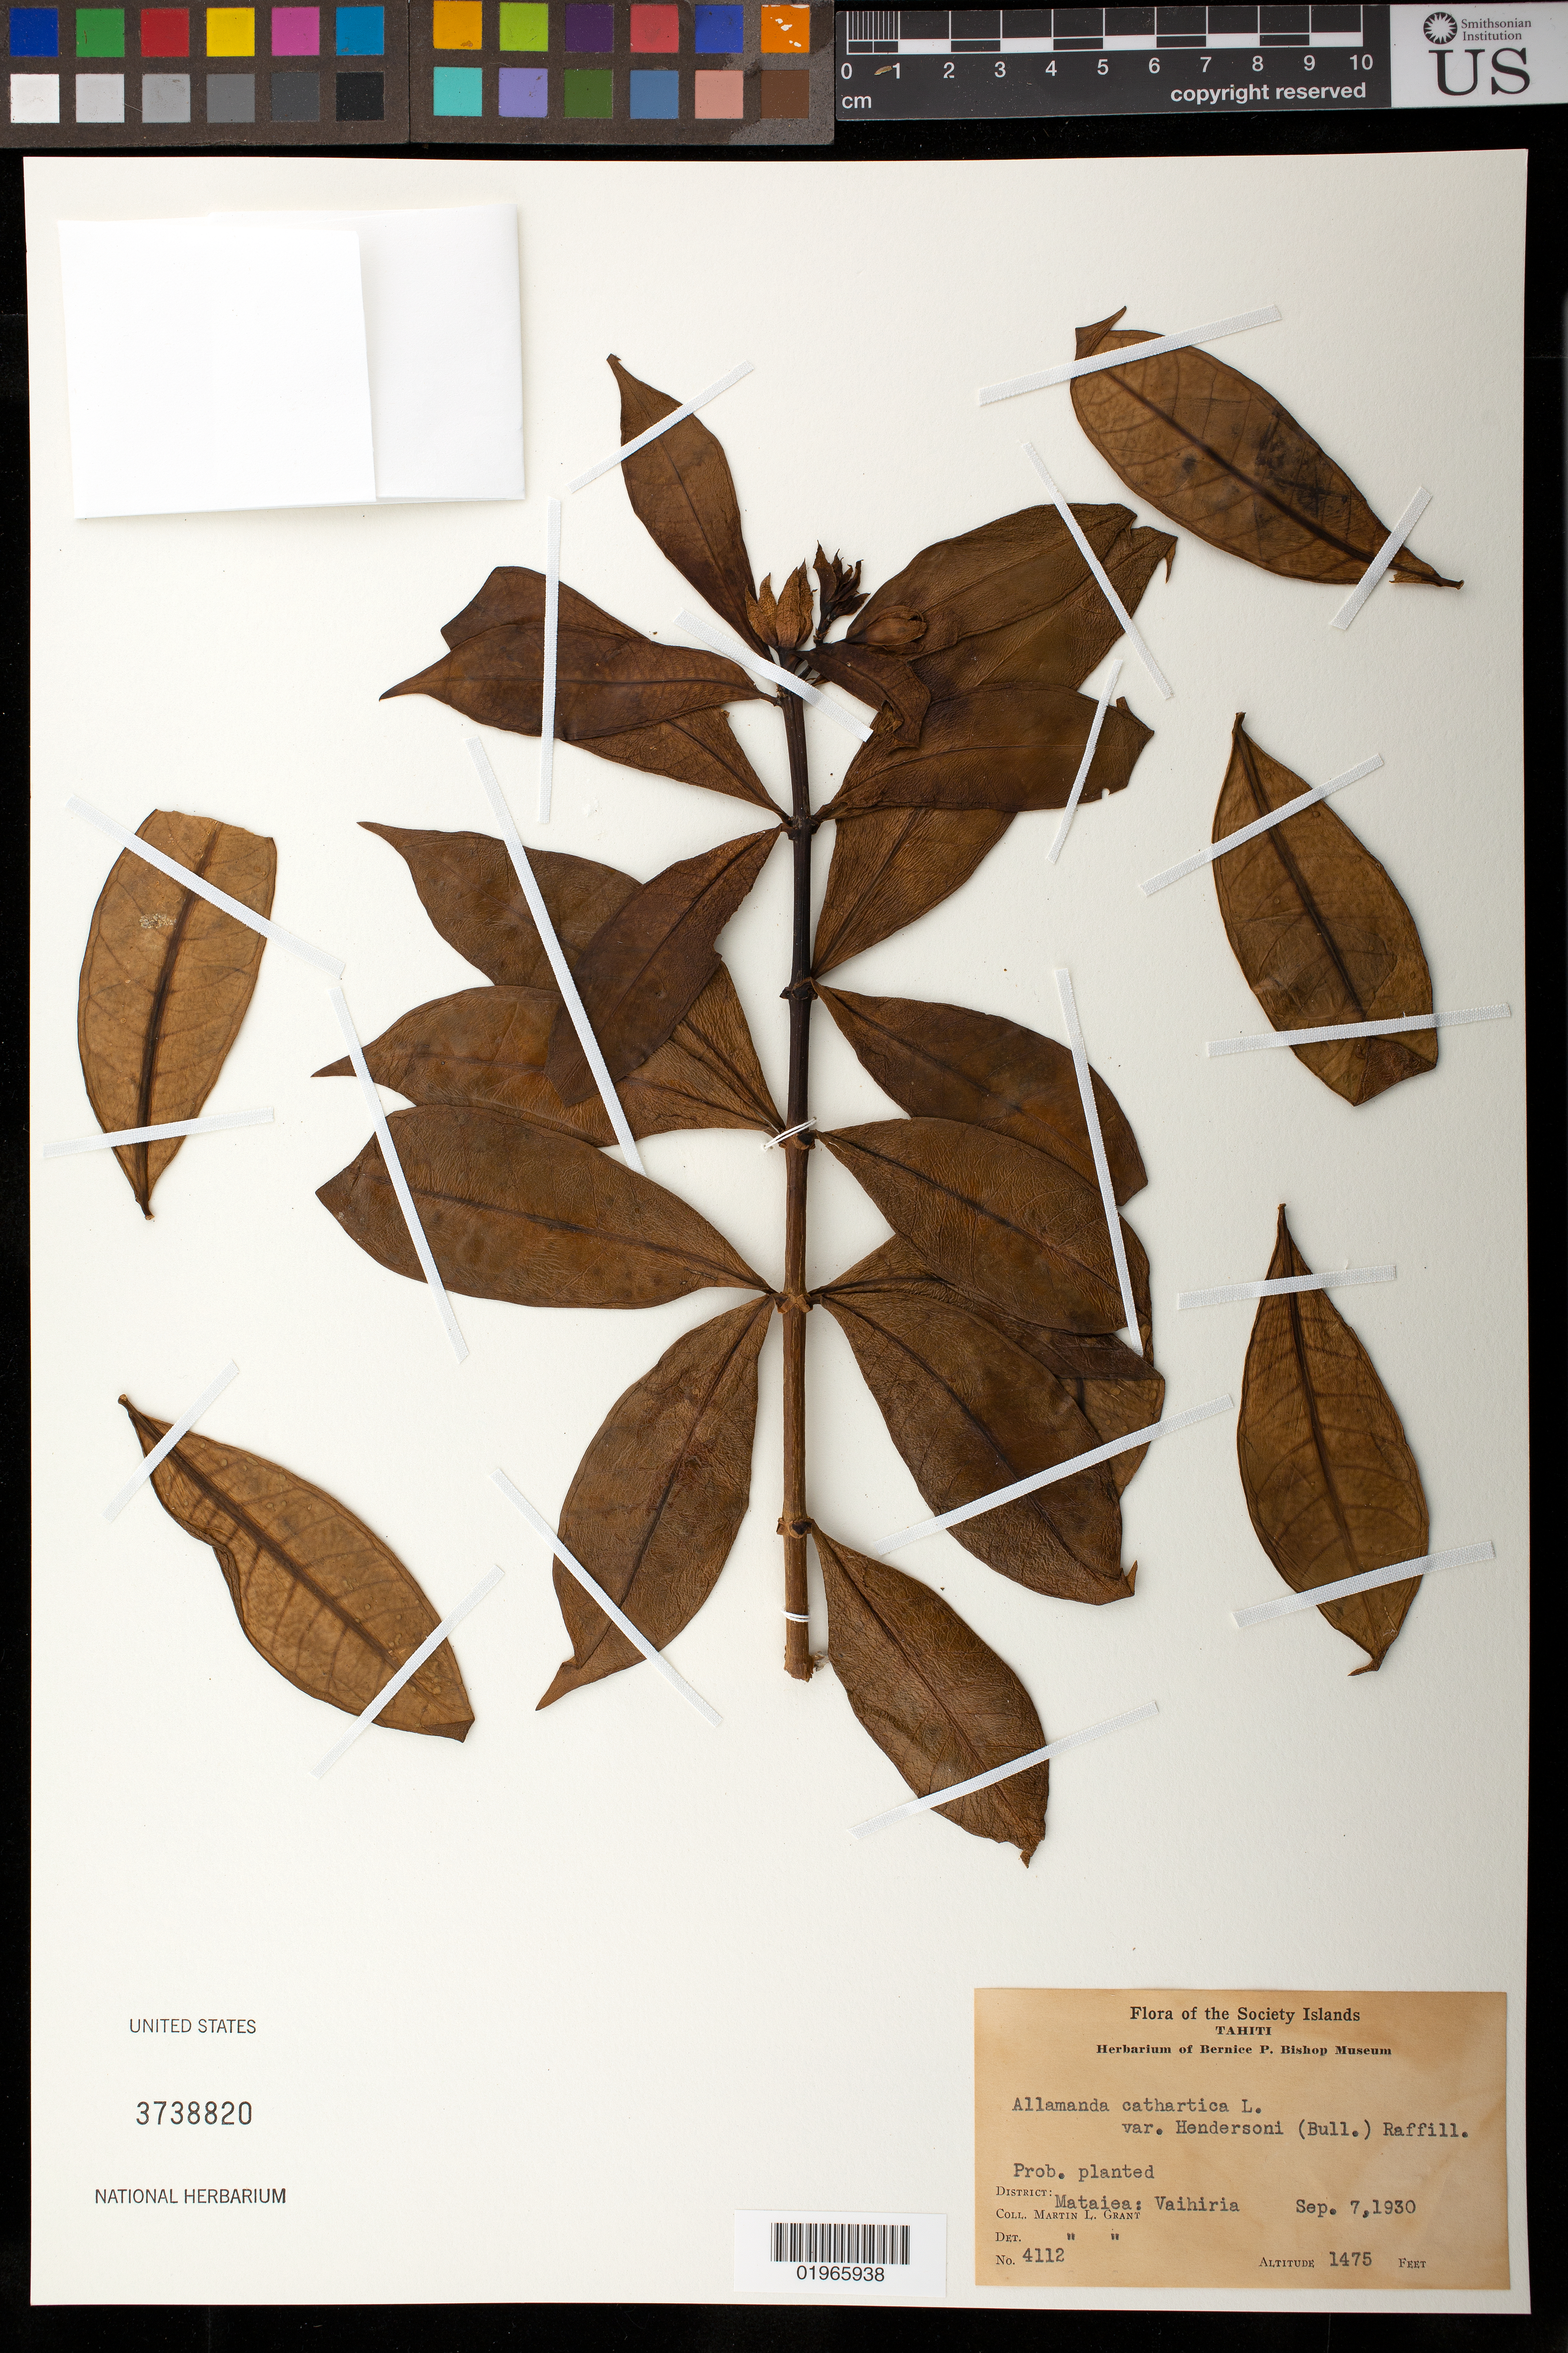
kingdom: Plantae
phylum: Tracheophyta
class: Magnoliopsida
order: Gentianales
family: Apocynaceae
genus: Allamanda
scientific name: Allamanda cathartica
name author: L.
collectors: M. L. Grant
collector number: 4112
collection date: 1930-09-07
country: French Polynesia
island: Tahiti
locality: Tahiti. District: Mataiea: Vaihiria.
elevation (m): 450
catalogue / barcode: US 3738820